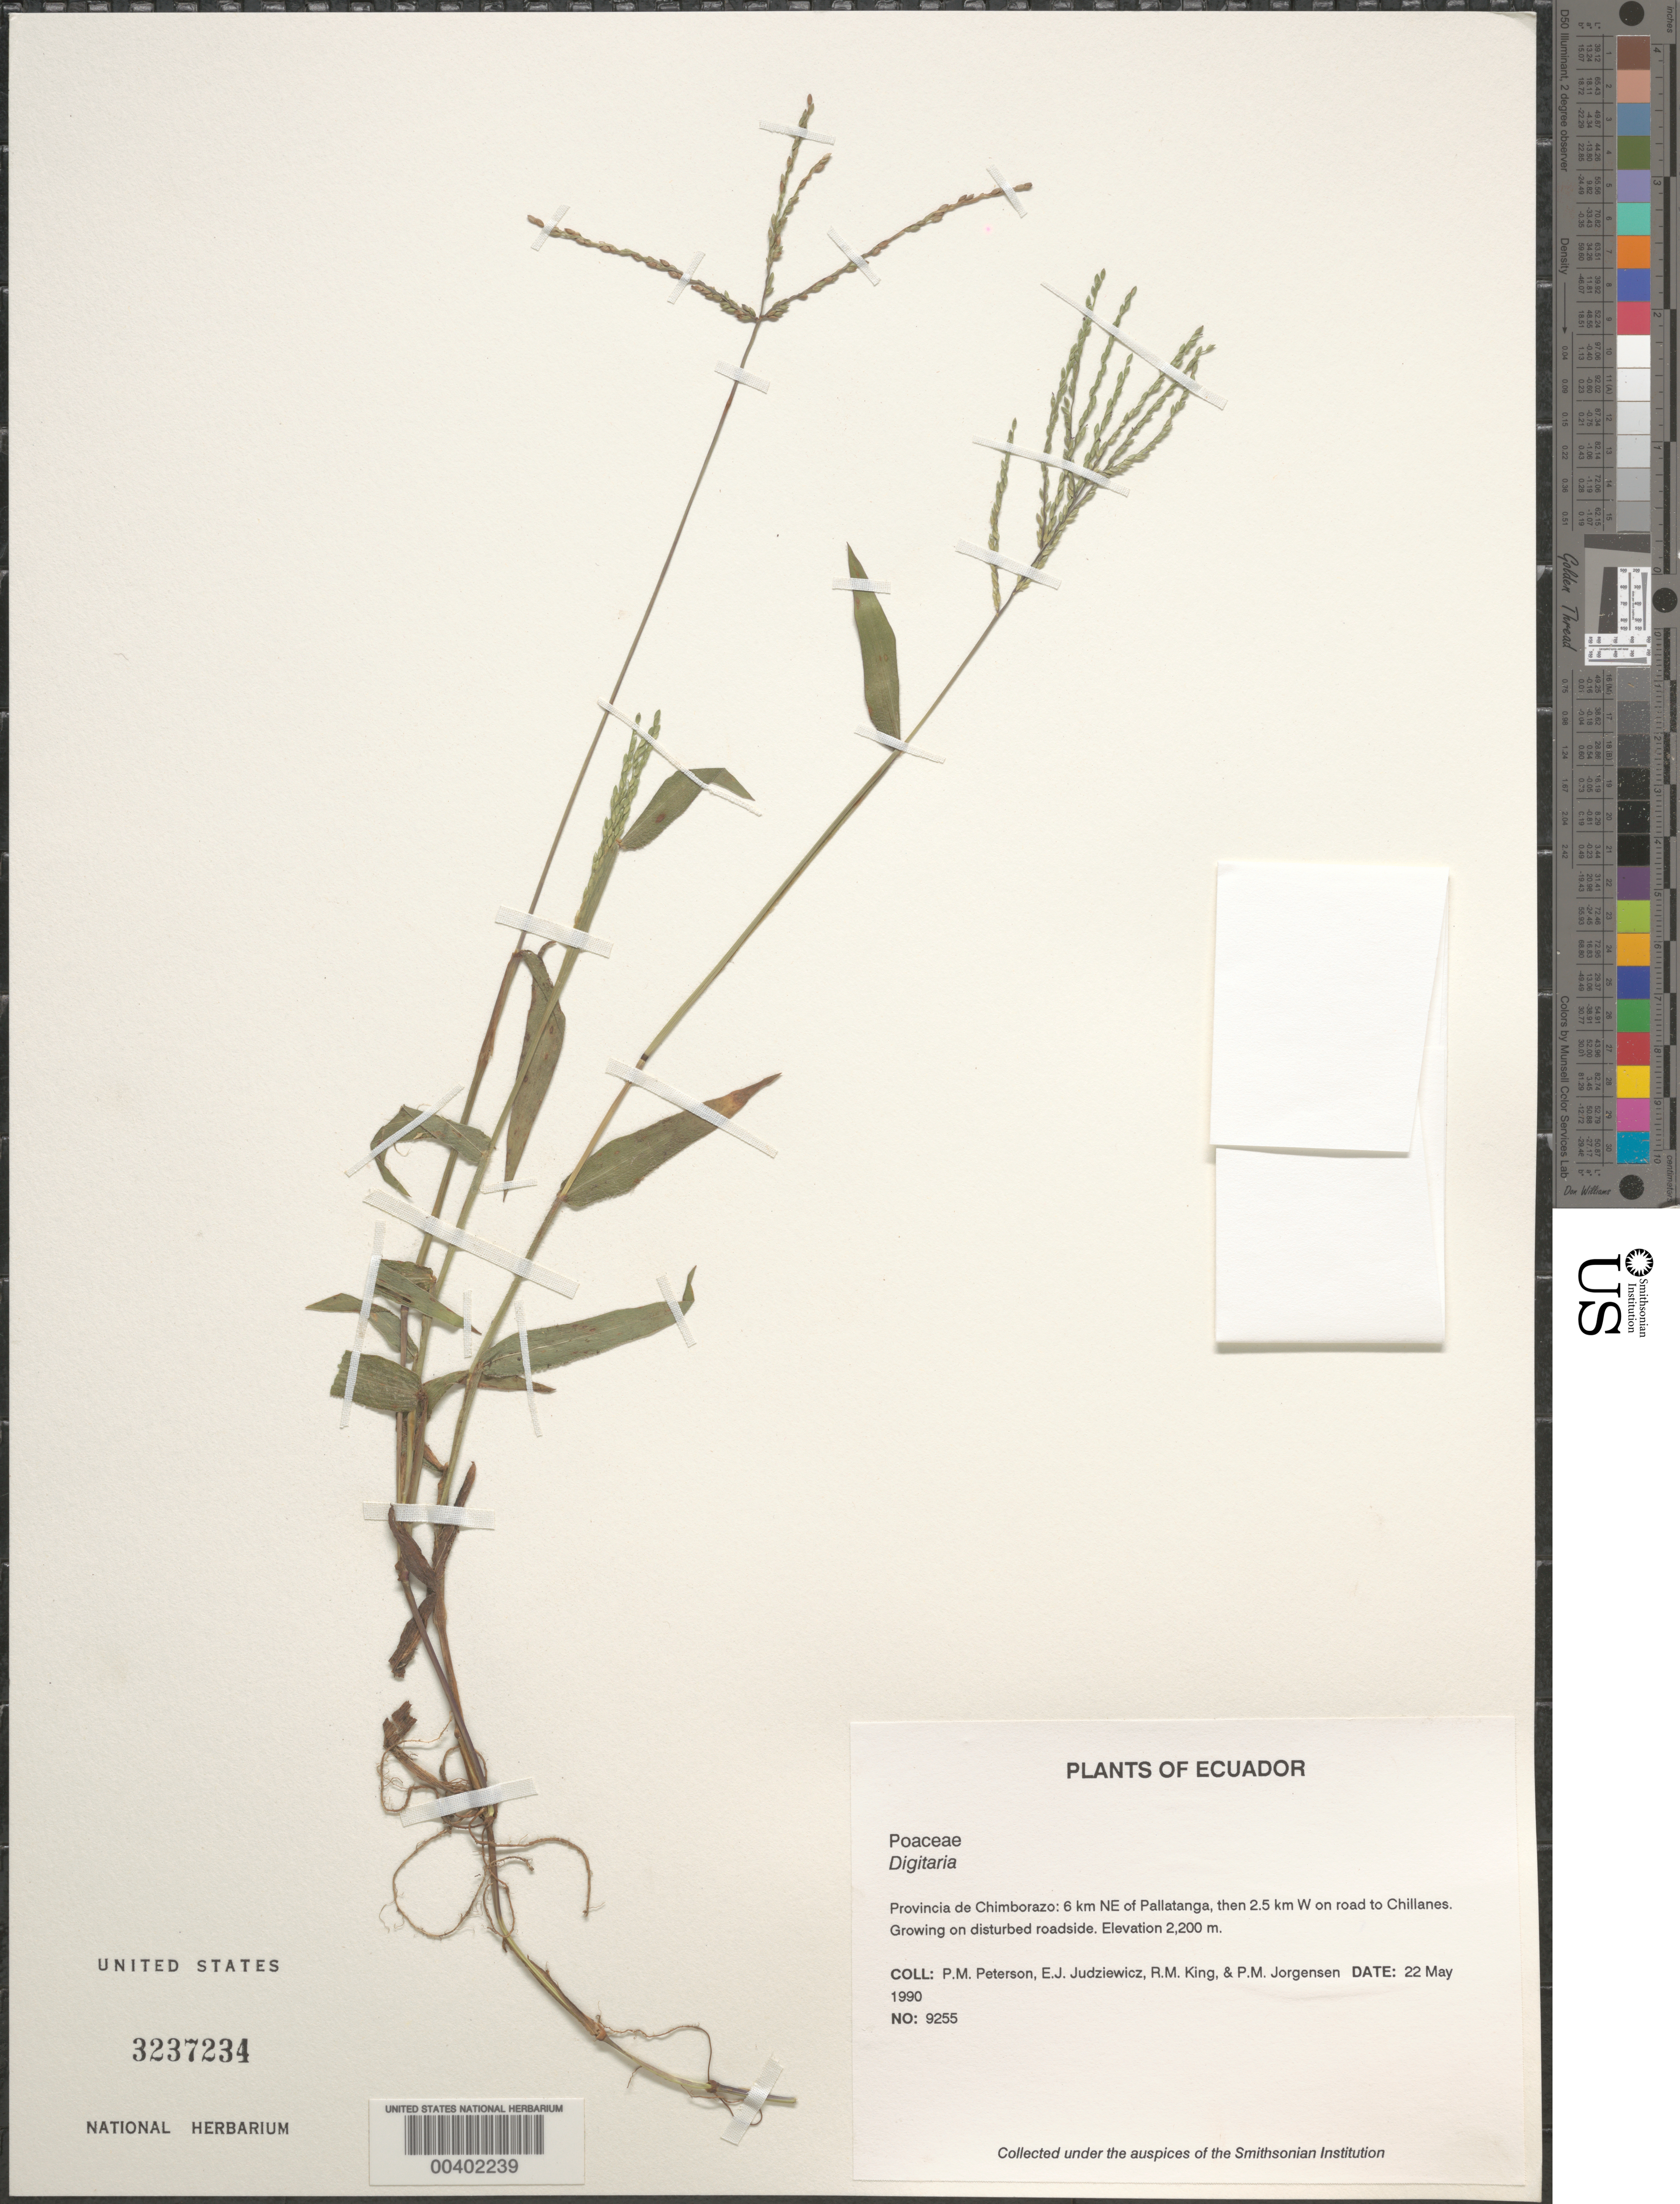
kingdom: Plantae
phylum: Tracheophyta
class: Liliopsida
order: Poales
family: Poaceae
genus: Digitaria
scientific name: Digitaria sp.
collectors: P. M. Peterson, E. J. Judziewicz, R. M. King & P. M. Jørgensen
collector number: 09255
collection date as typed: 22 May 1990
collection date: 1990-05-22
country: Ecuador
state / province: Chimborazo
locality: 6 km NE of Pallatanga, then 2.5 km W on road to Chillanes.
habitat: Growing on disturbed roadside.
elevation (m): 2200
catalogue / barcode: US 3237234